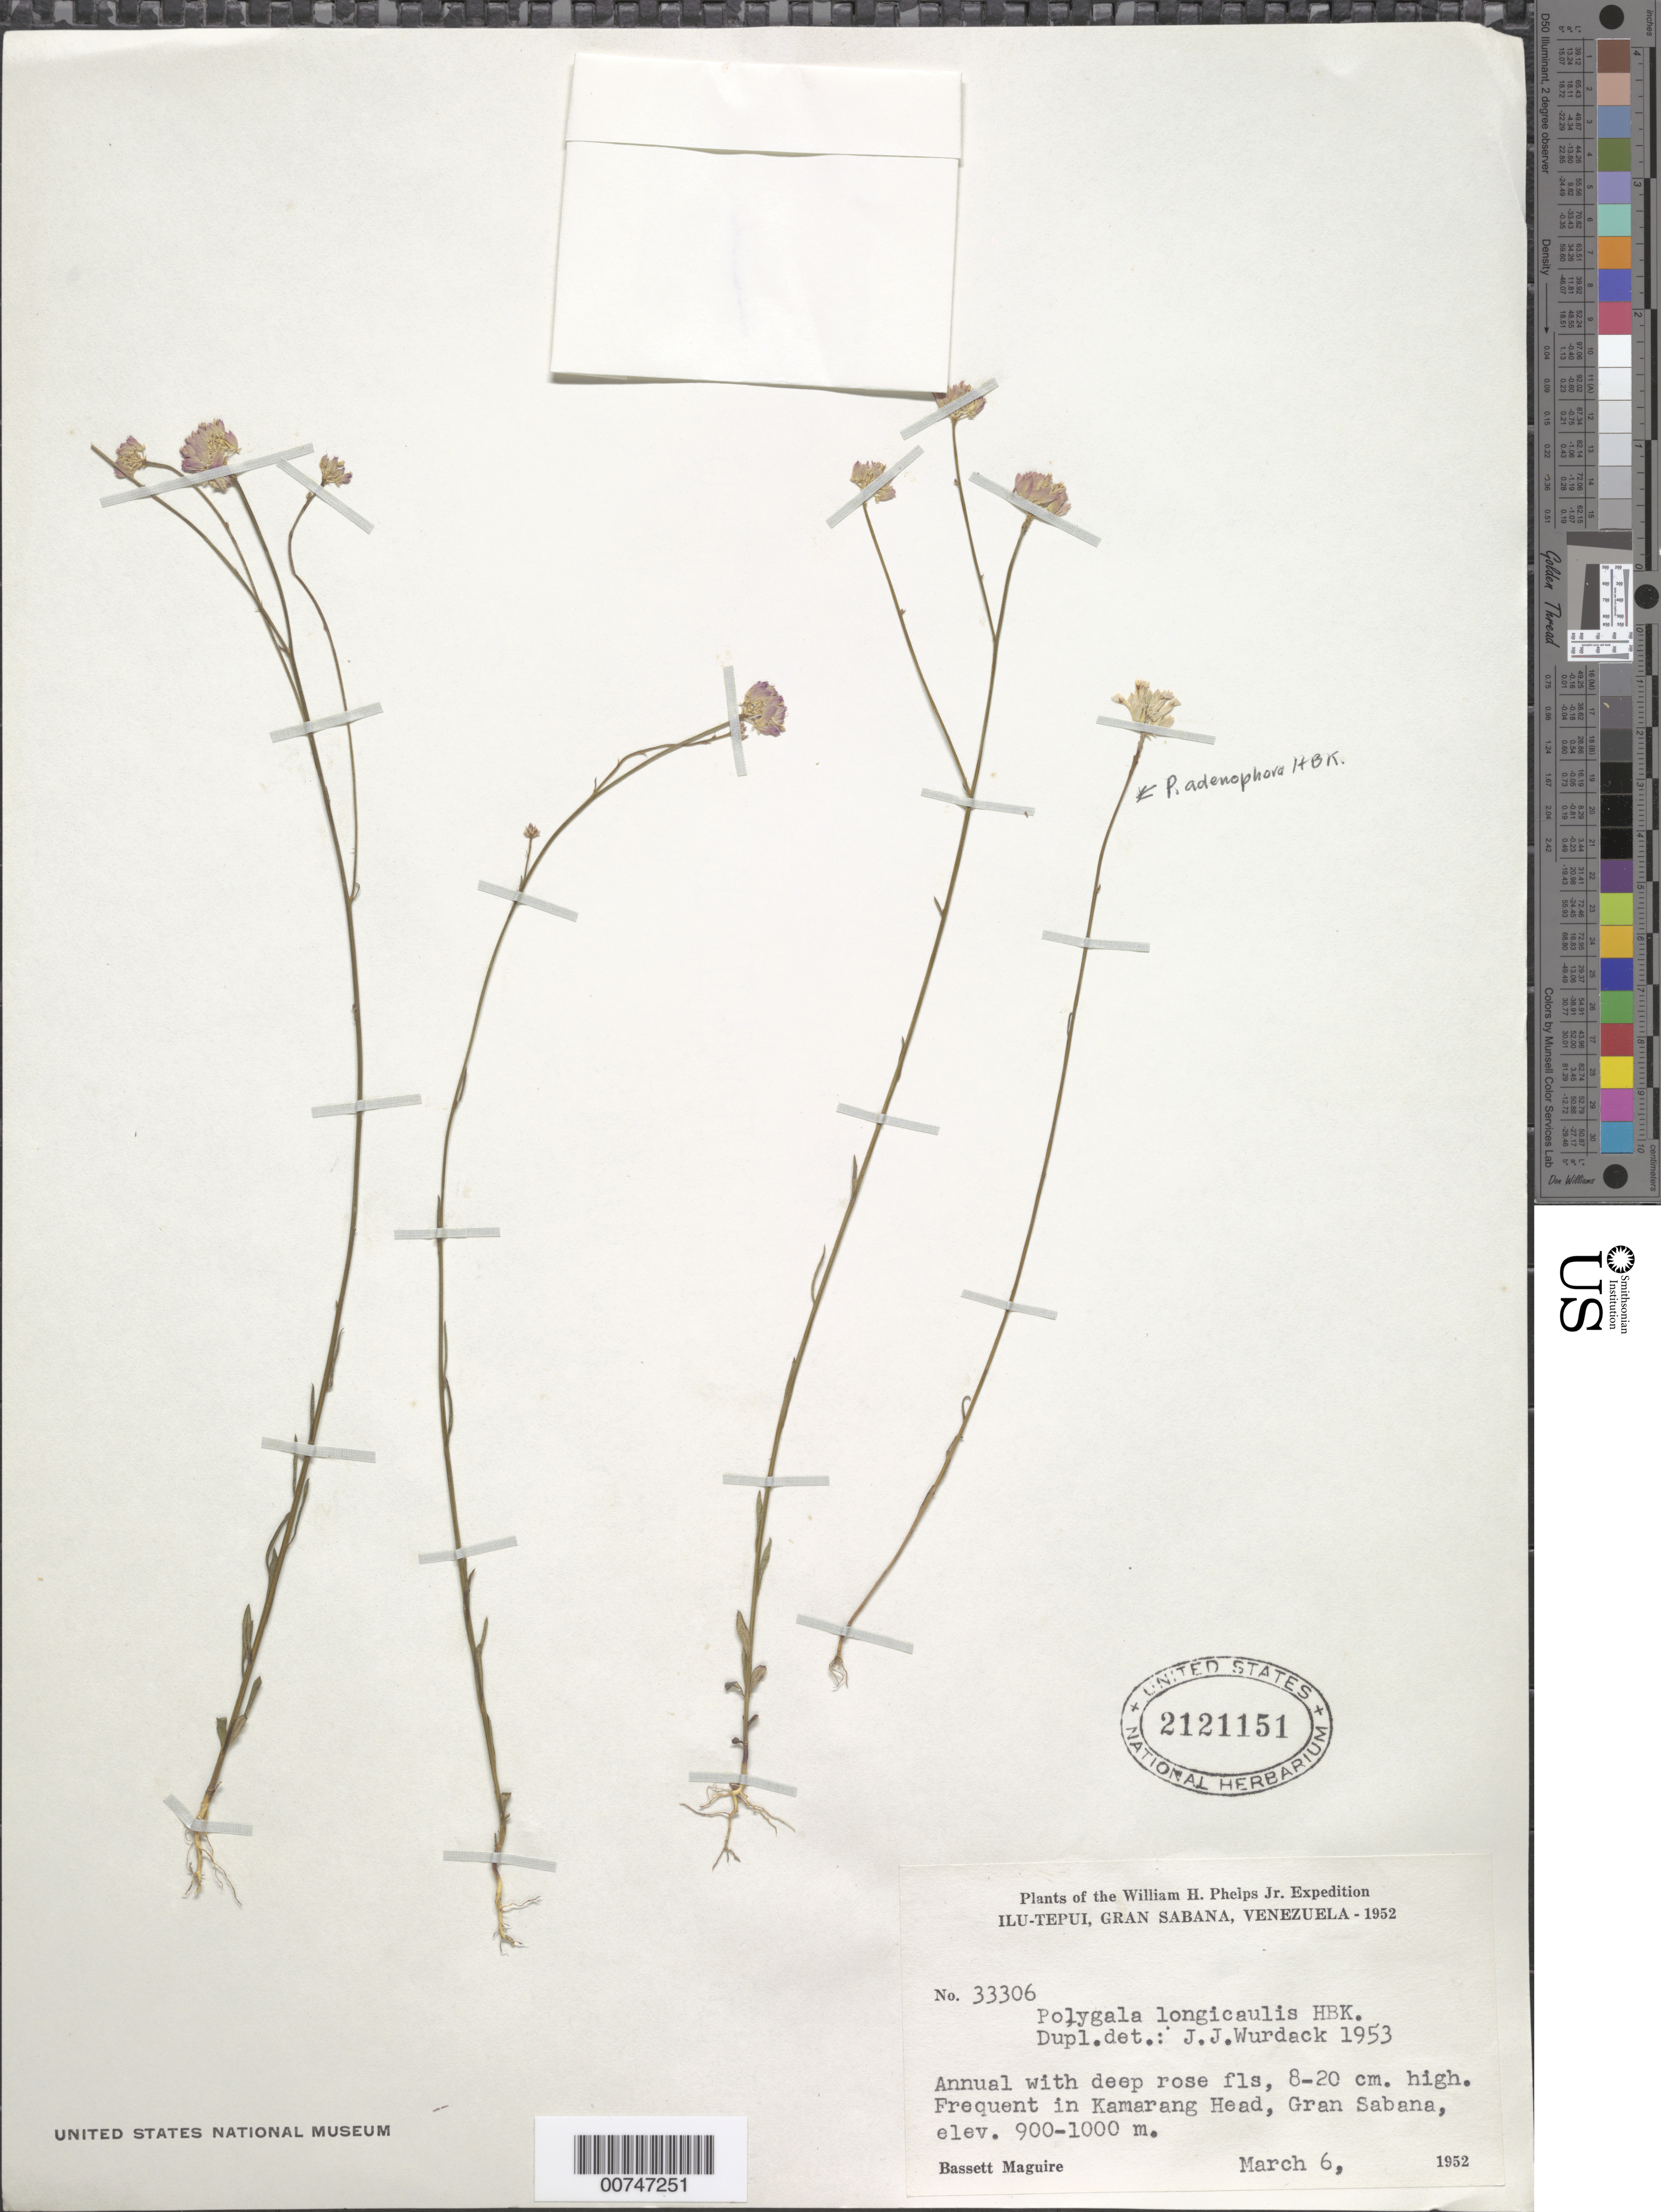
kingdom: Plantae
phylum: Tracheophyta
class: Magnoliopsida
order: Fabales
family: Polygalaceae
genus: Polygala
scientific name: Polygala longicaulis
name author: Kunth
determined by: Wurdack, John J., (US), US (UNITED STATES)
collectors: B. Maguire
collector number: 33306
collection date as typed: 6-Mar-52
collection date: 1952-03-06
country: Venezuela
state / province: Bolívar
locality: Gran Sabana, Ilu-tepuí, Kamarang headwaters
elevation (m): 900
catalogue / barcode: US 2121151